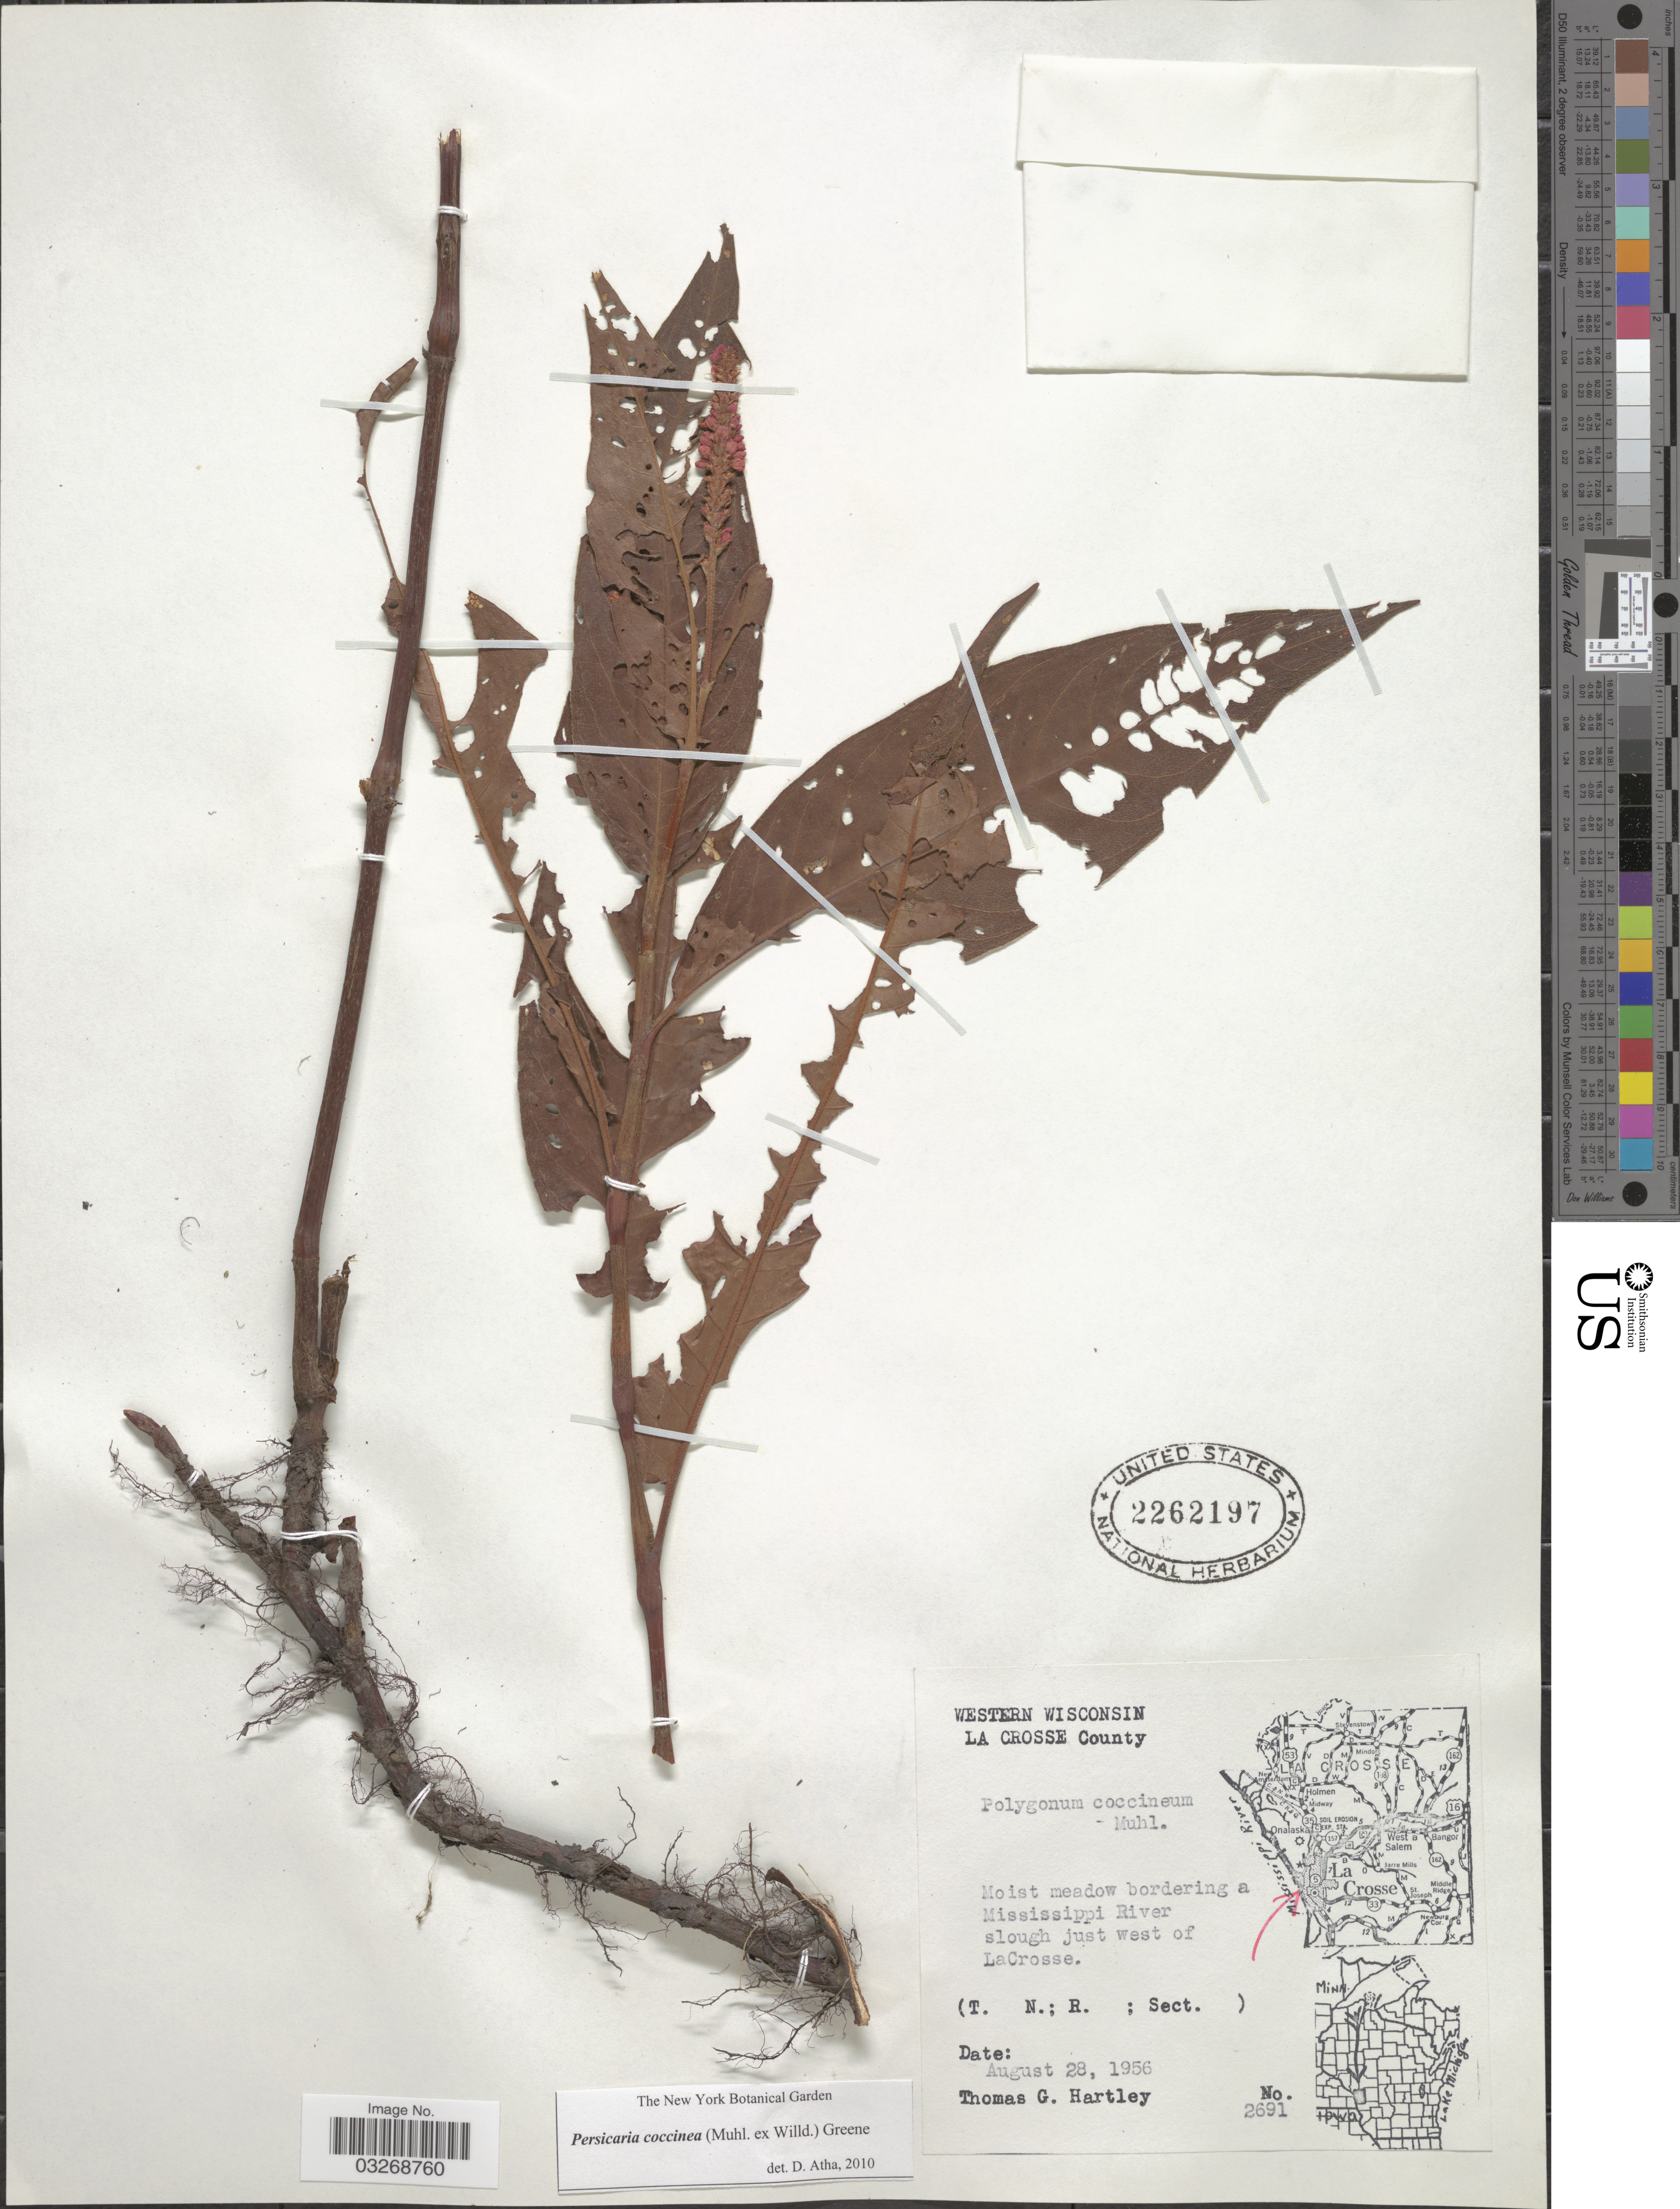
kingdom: Plantae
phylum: Tracheophyta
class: Magnoliopsida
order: Caryophyllales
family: Polygonaceae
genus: Persicaria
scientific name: Persicaria coccinea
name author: (Muhl. ex Willd.) Greene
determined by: Atha, D. E.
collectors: T. G. Hartley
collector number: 2691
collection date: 1956-08-28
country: United States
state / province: Wisconsin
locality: Western Wisconsin. La Crosse County. Moist meadow bordering a Mississippi River slough just west of LaCrosse.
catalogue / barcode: US 2262197